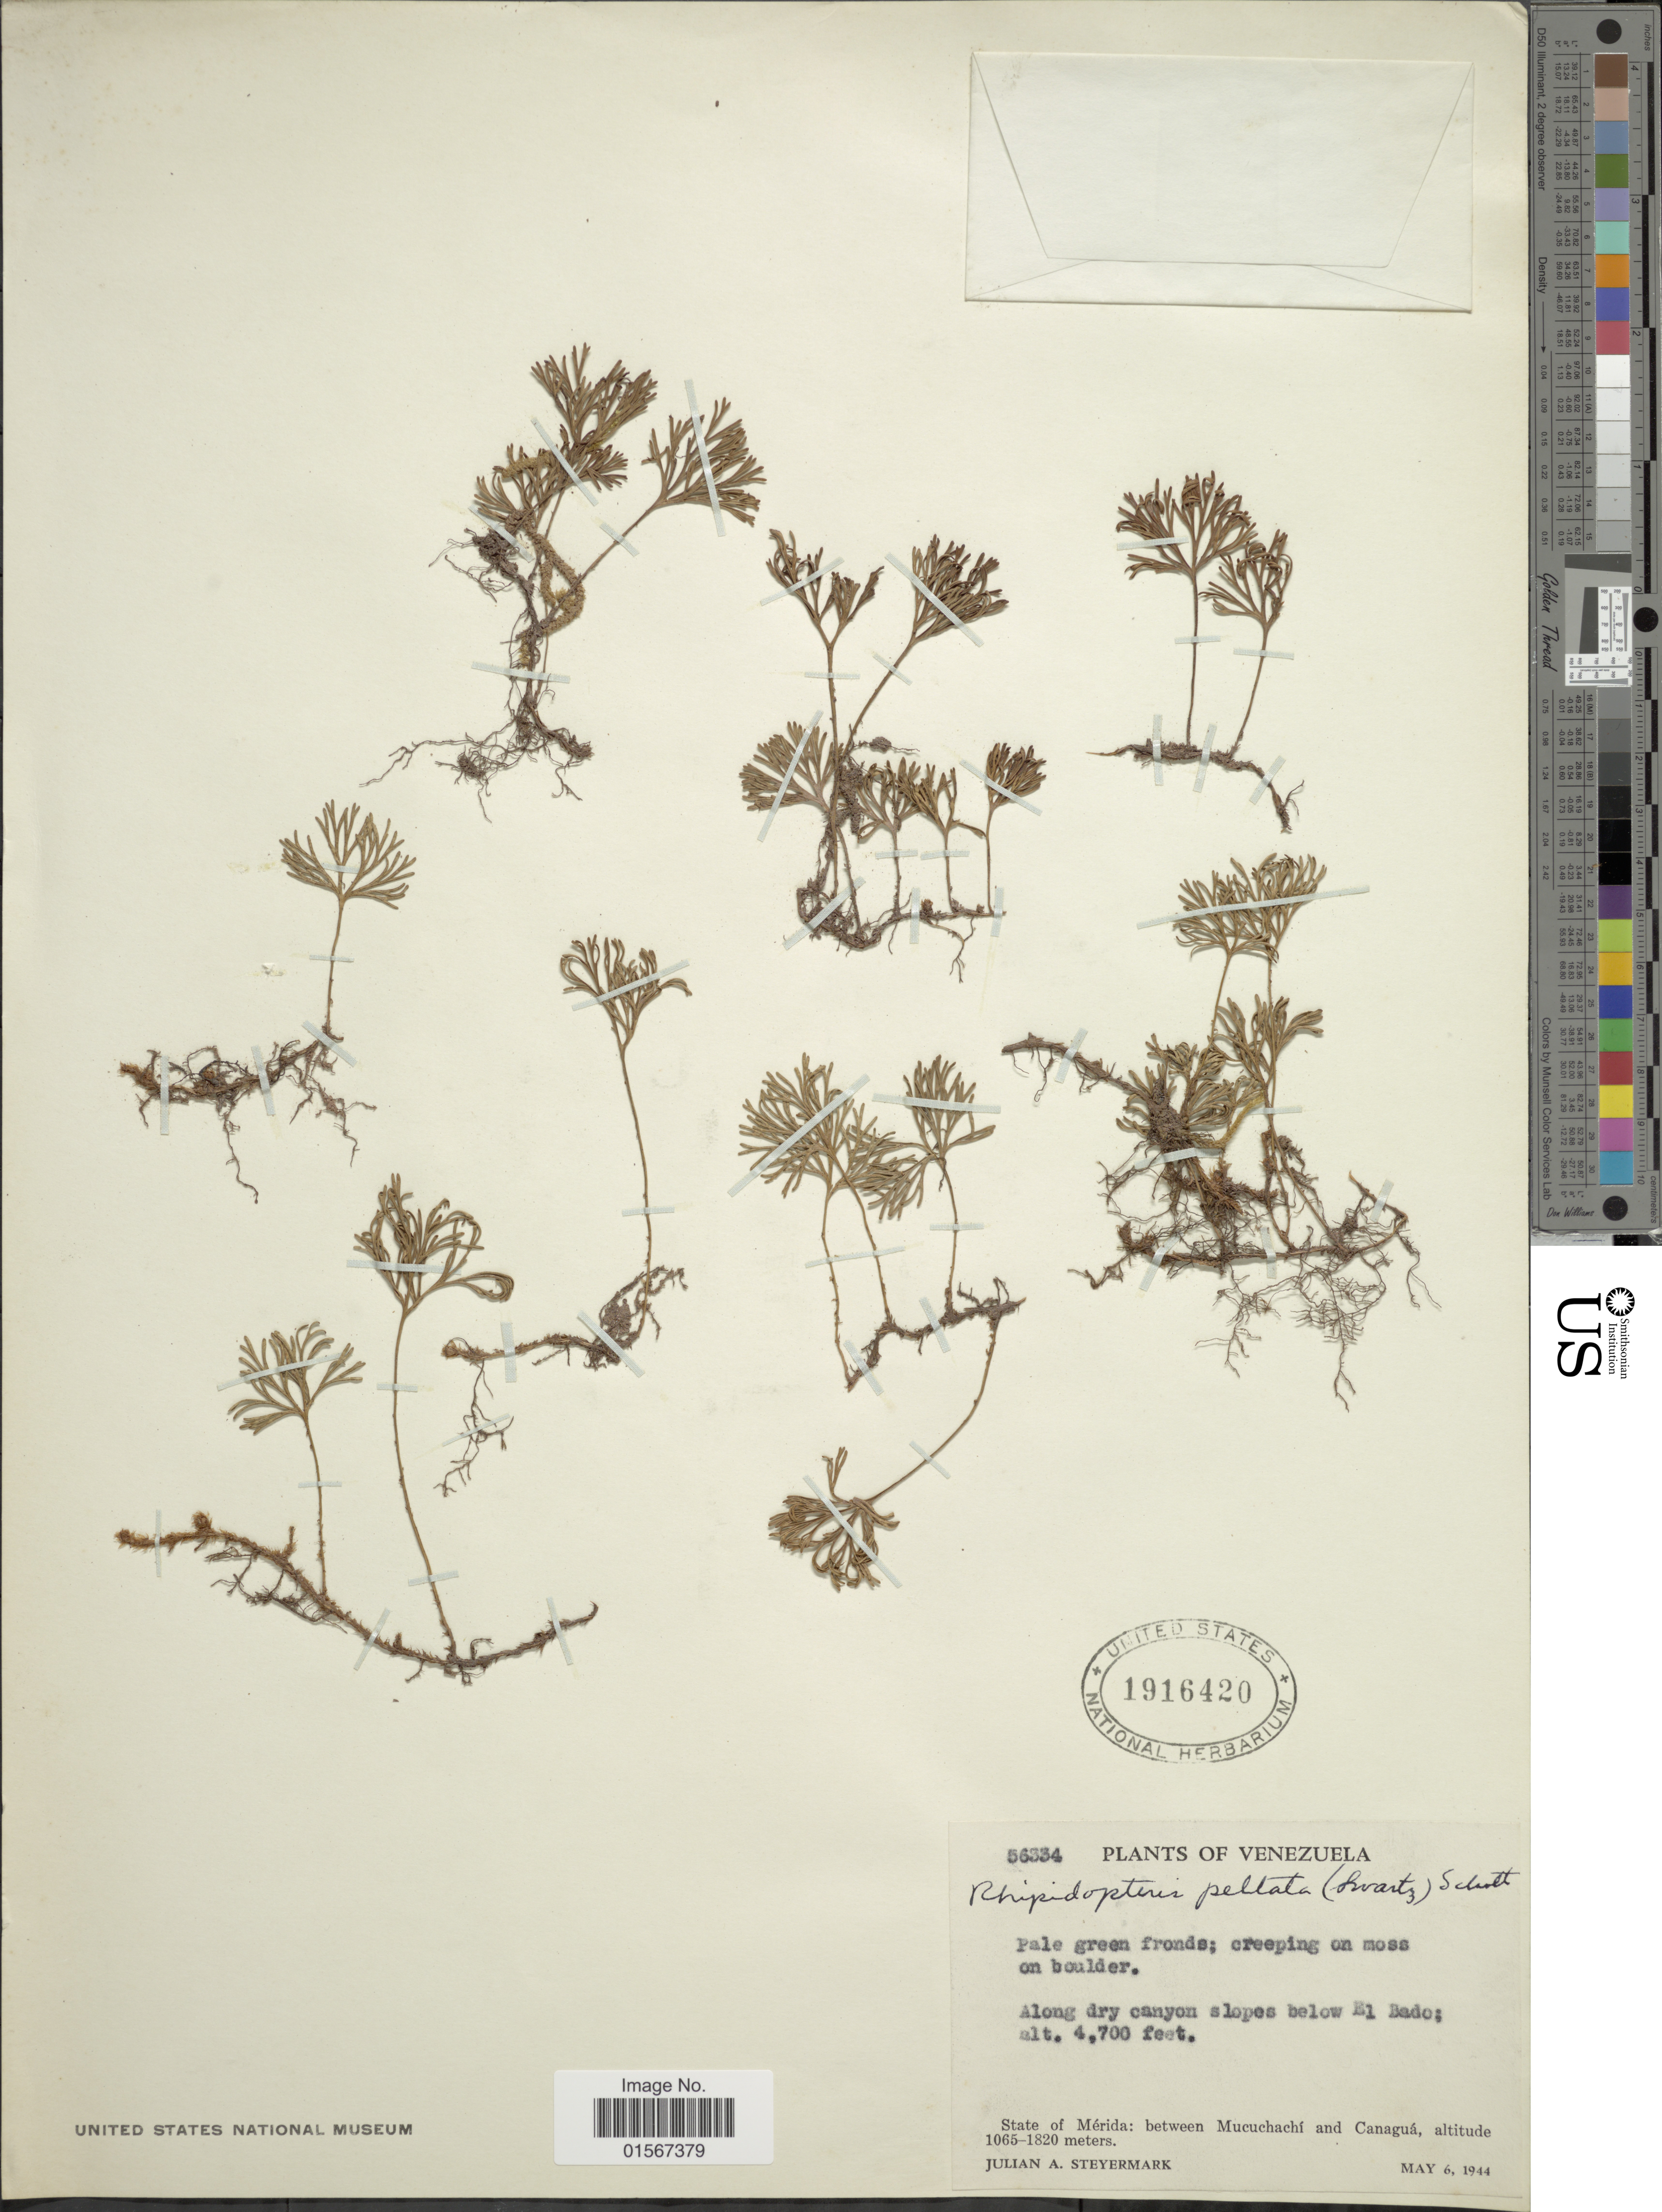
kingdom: Plantae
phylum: Tracheophyta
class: Polypodiopsida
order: Polypodiales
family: Dryopteridaceae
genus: Elaphoglossum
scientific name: Elaphoglossum peltatum f. peltatum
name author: (Sw.) Urb.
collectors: J. Steyermark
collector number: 56334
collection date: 1944-05-06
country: Venezuela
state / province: Mérida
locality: Venezuela, State of of Mérida: between Mucuchachí and Canaguá, along dry canyon below El Bado.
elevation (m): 1433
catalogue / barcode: US 1916420